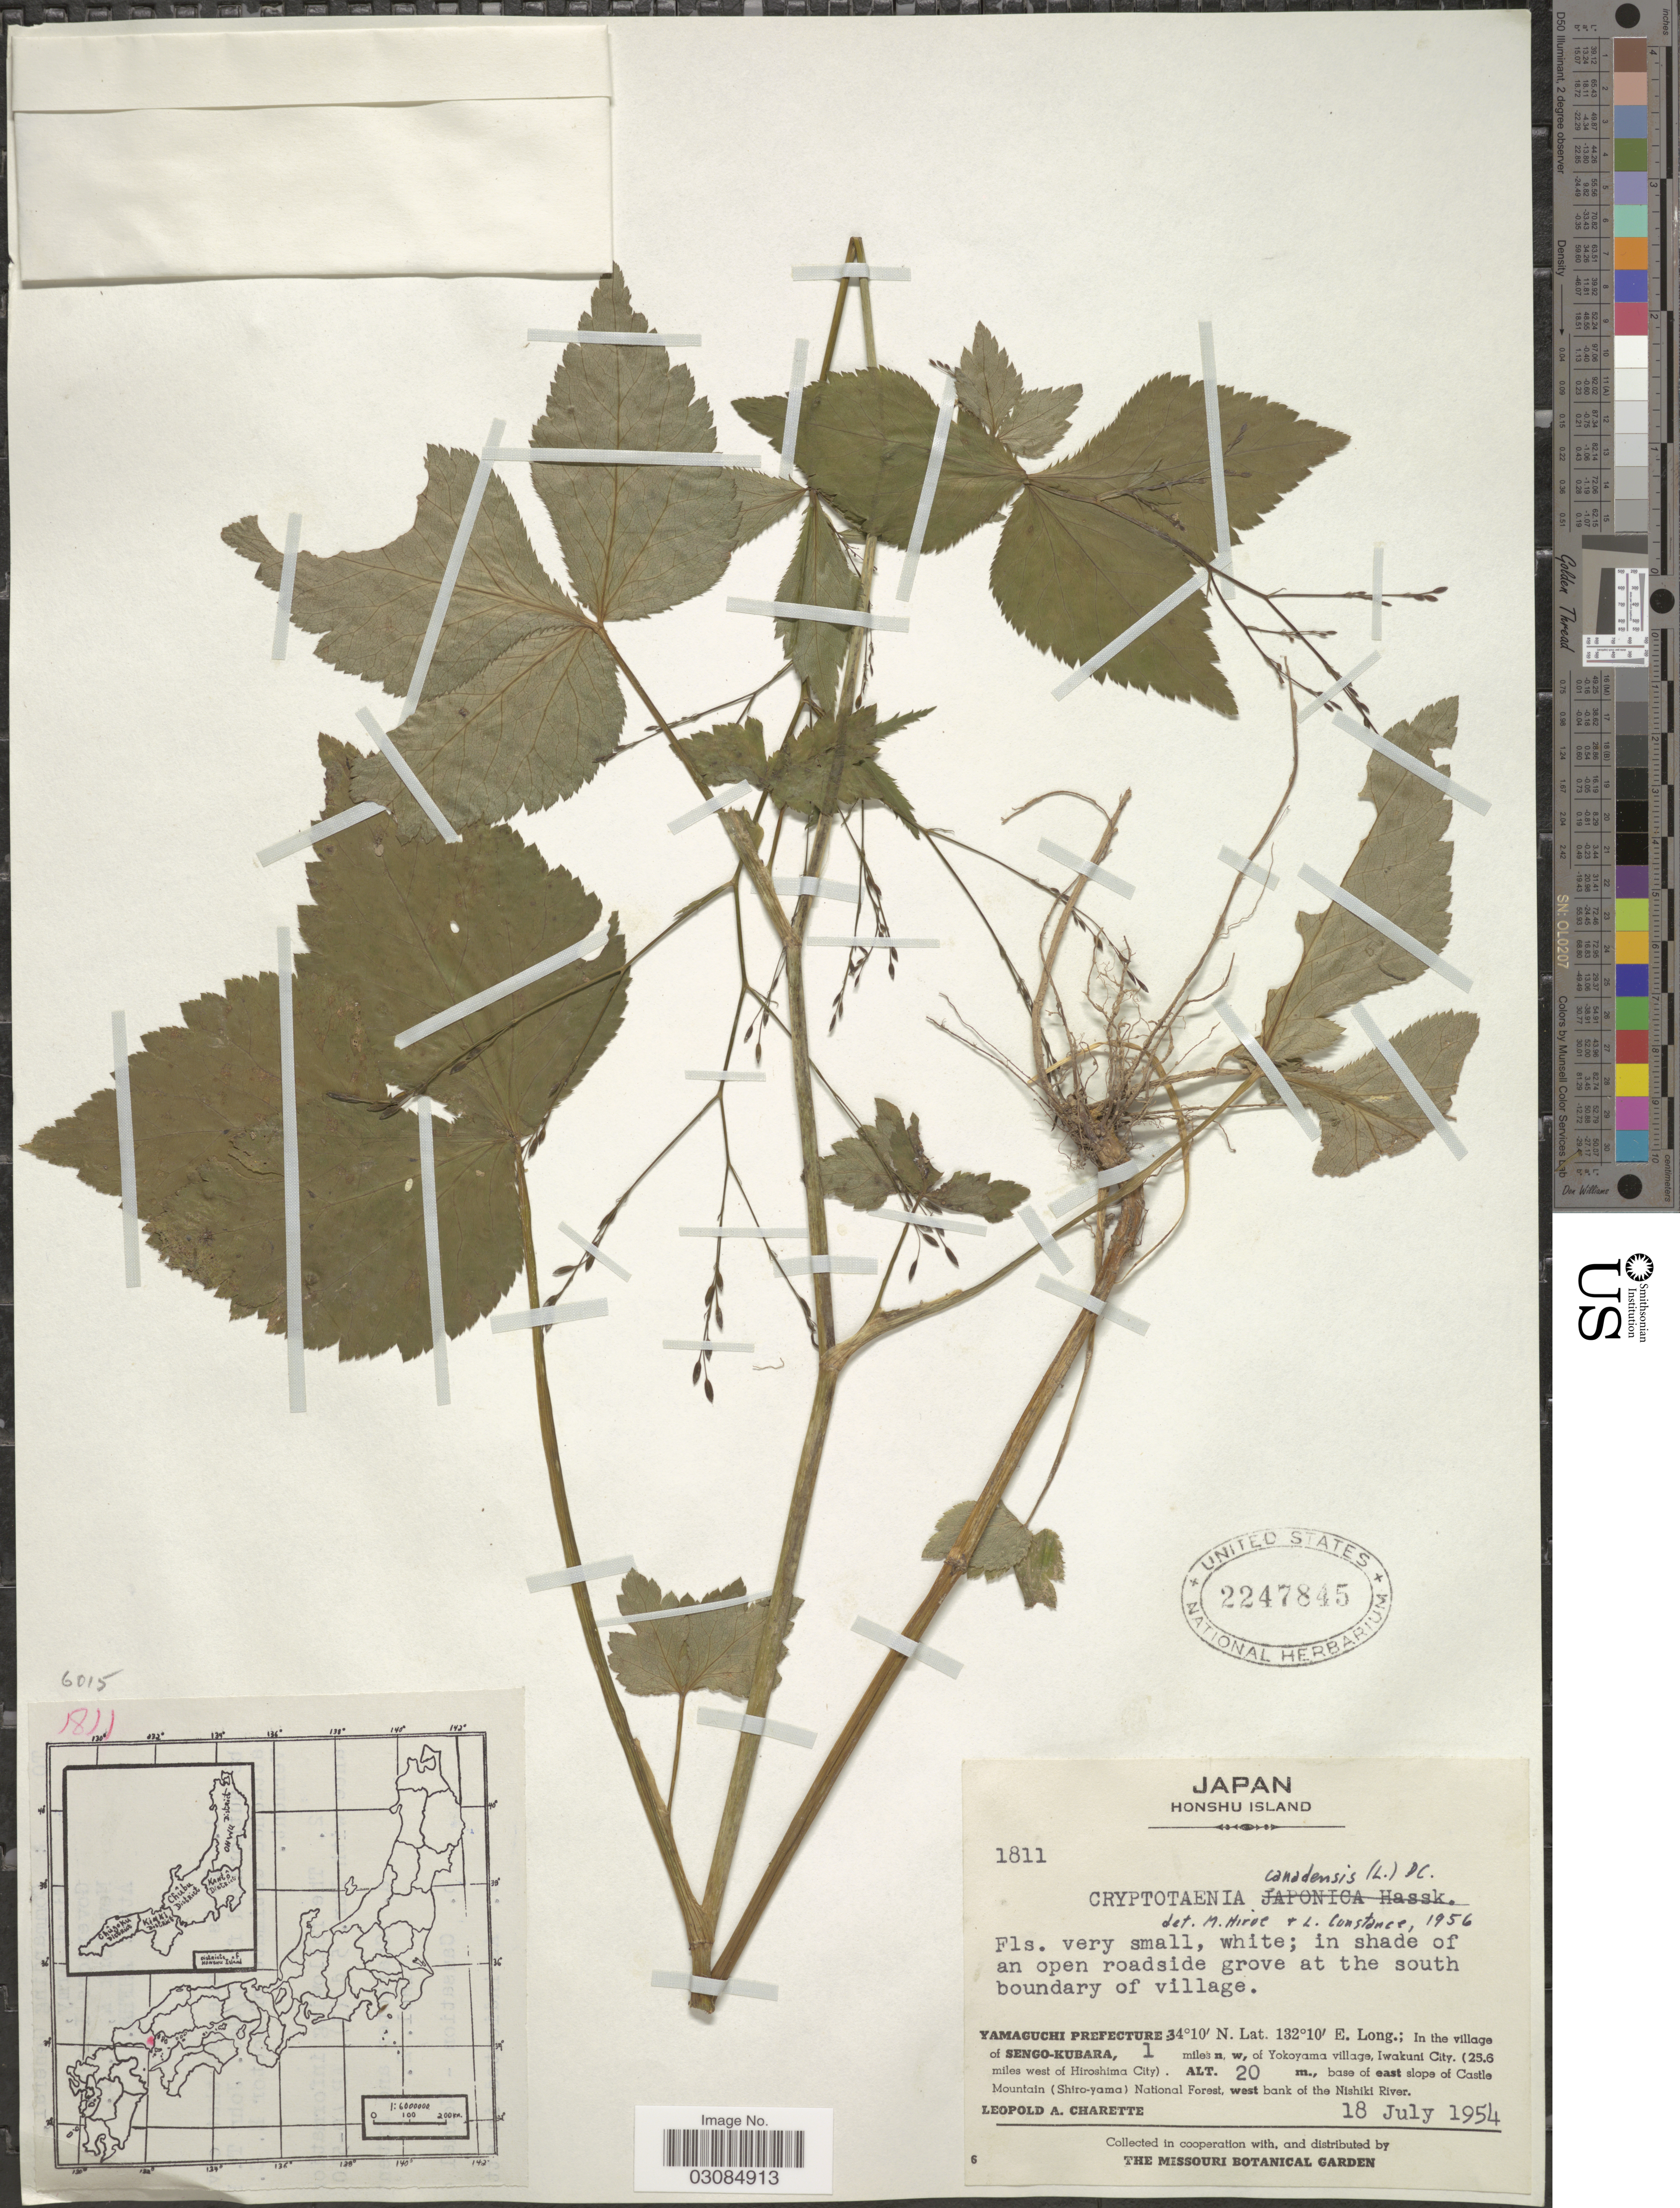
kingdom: Plantae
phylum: Tracheophyta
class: Magnoliopsida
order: Apiales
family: Apiaceae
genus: Cryptotaenia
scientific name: Cryptotaenia canadensis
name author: (L.) DC.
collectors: L. A. Charette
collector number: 1811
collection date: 1954-07-18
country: Japan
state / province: Yamaguti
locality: Honshu Island. Yamaguchi Prefecture; In the village of Sengo-Kubara, 1 miles n.w. of Yokoyama village, Iwakuni City. (25.6 miles west of Hiroshima City), base of east slope of Castle Mountain (Shiro-yama) National Forest, west bank of the Nishiki River.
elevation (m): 20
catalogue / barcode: US 2247845